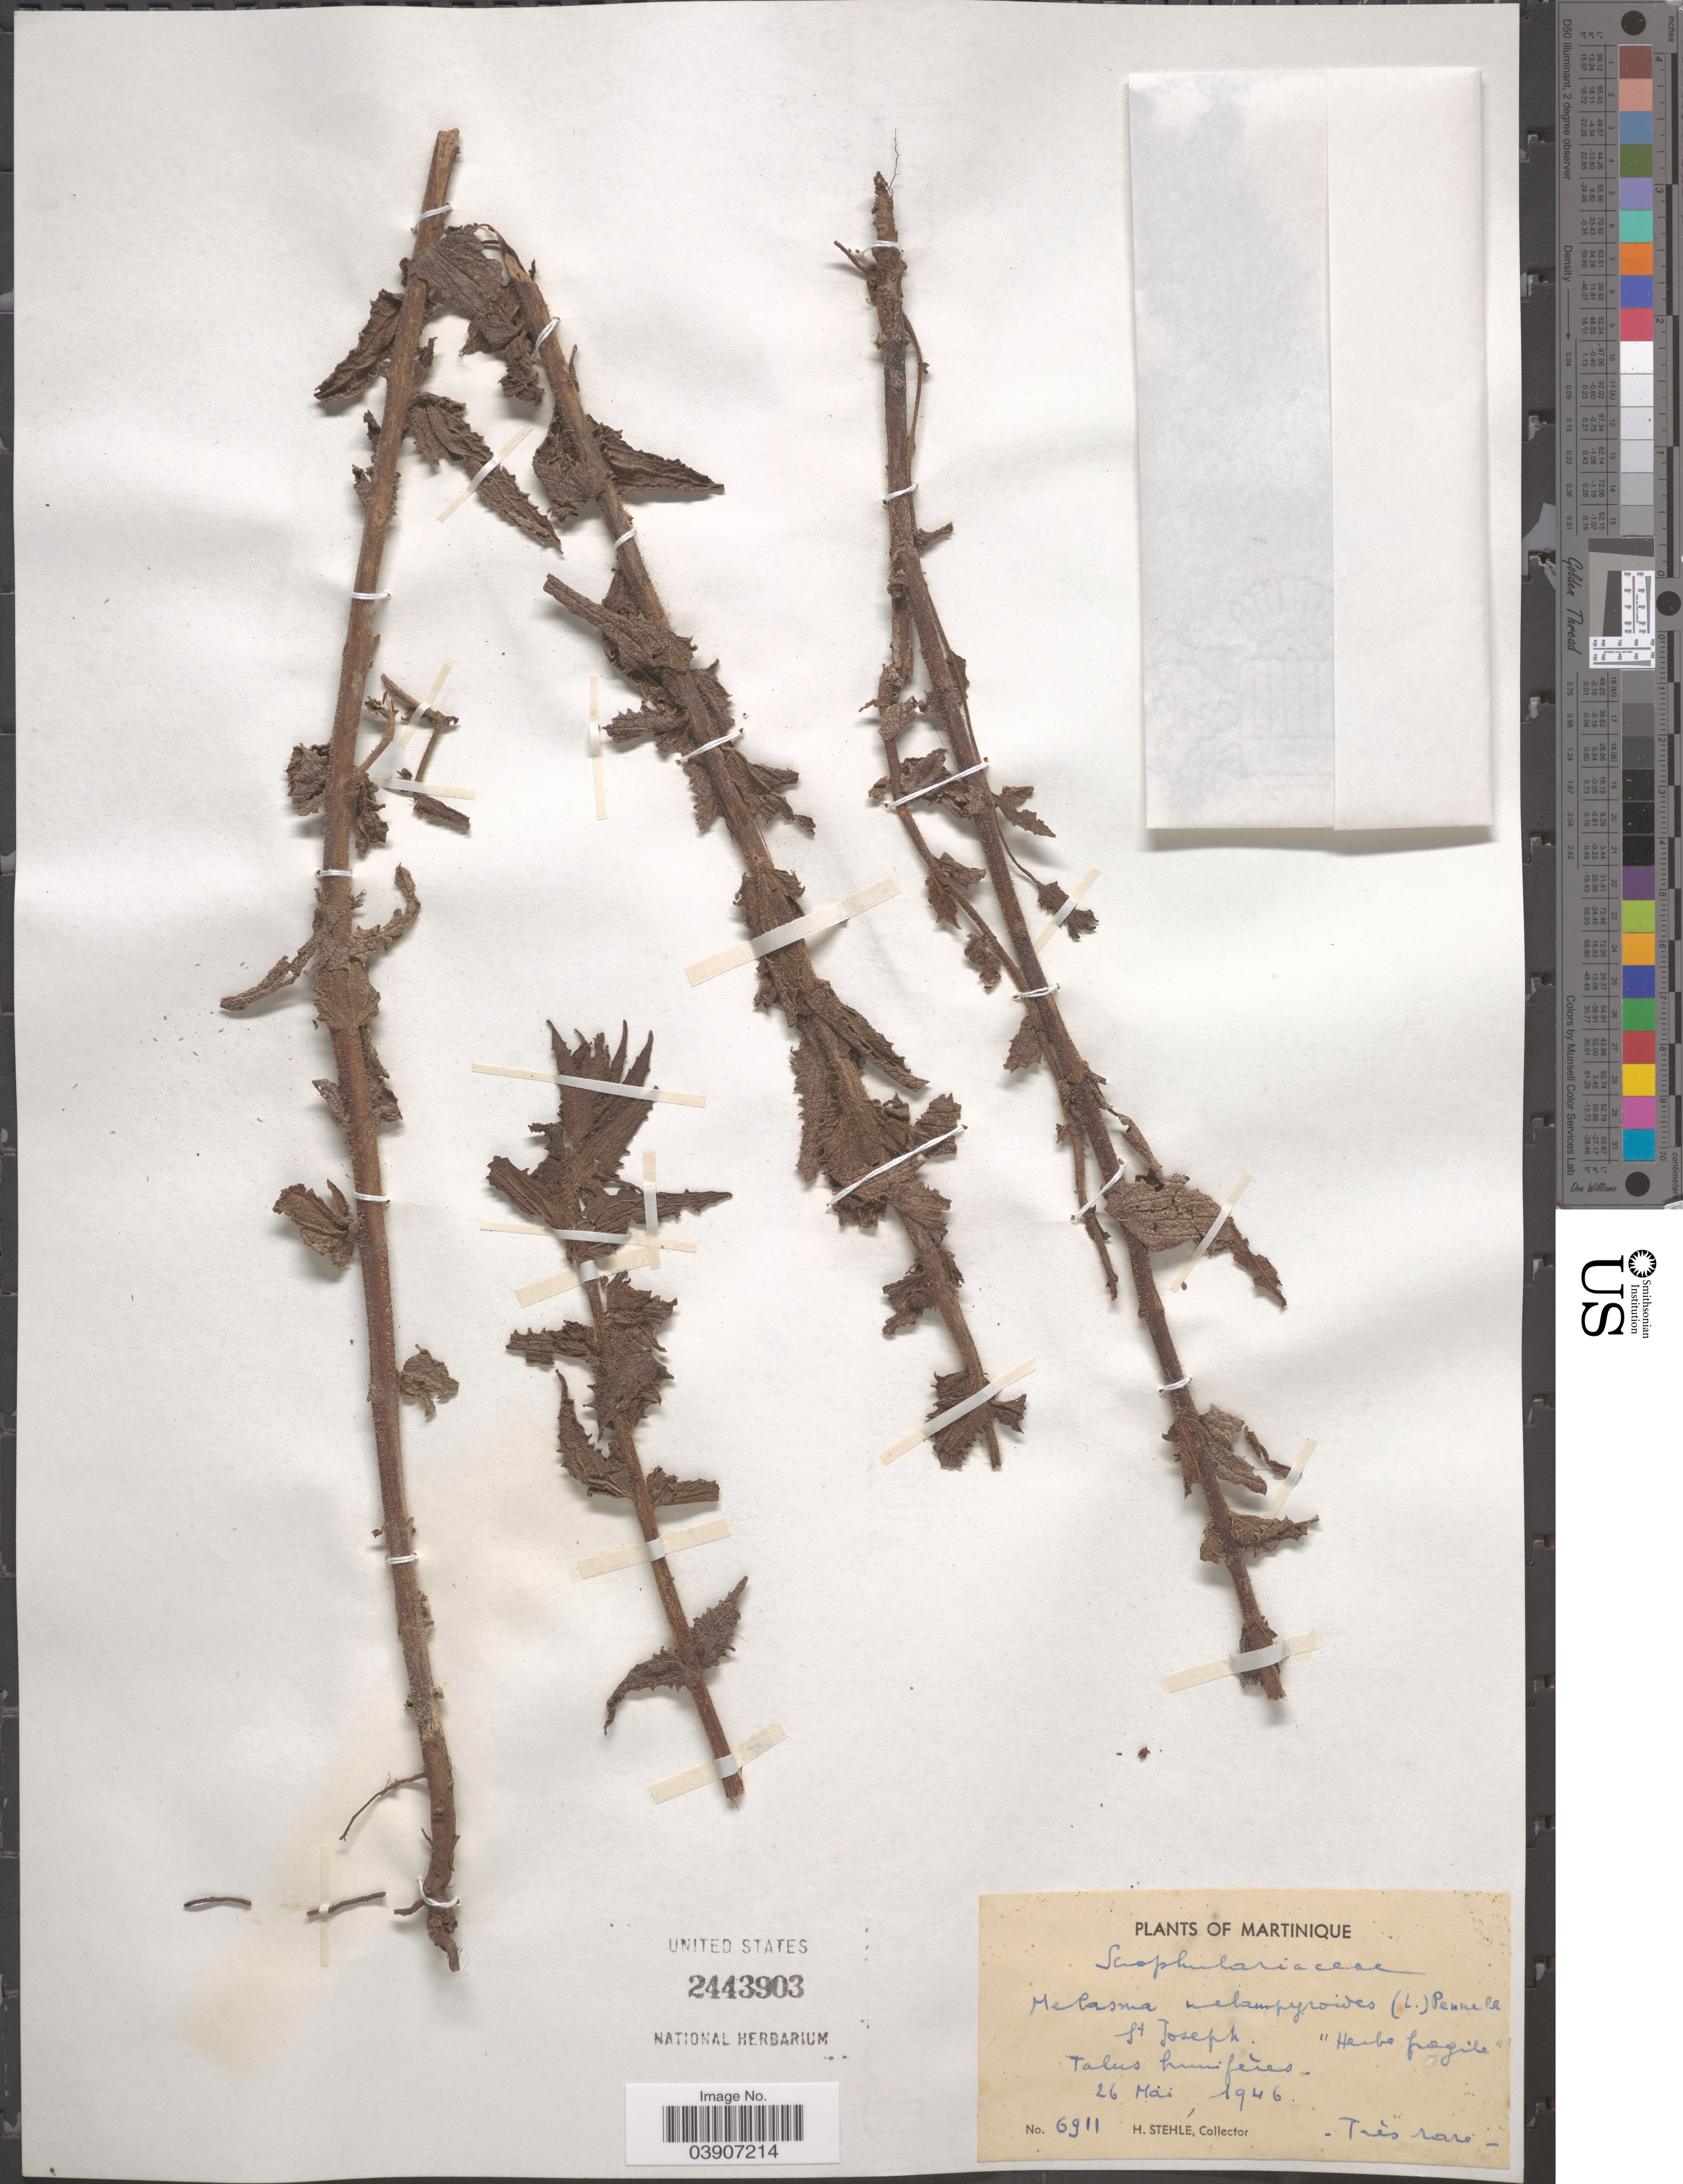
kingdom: Plantae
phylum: Tracheophyta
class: Magnoliopsida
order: Lamiales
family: Orobanchaceae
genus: Alectra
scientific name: Alectra aspera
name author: (Cham. & Schltdl.) L.O. Williams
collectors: H. Stehlé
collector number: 6911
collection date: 1946-05-26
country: Martinique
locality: St Joseph.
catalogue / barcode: US 2443903